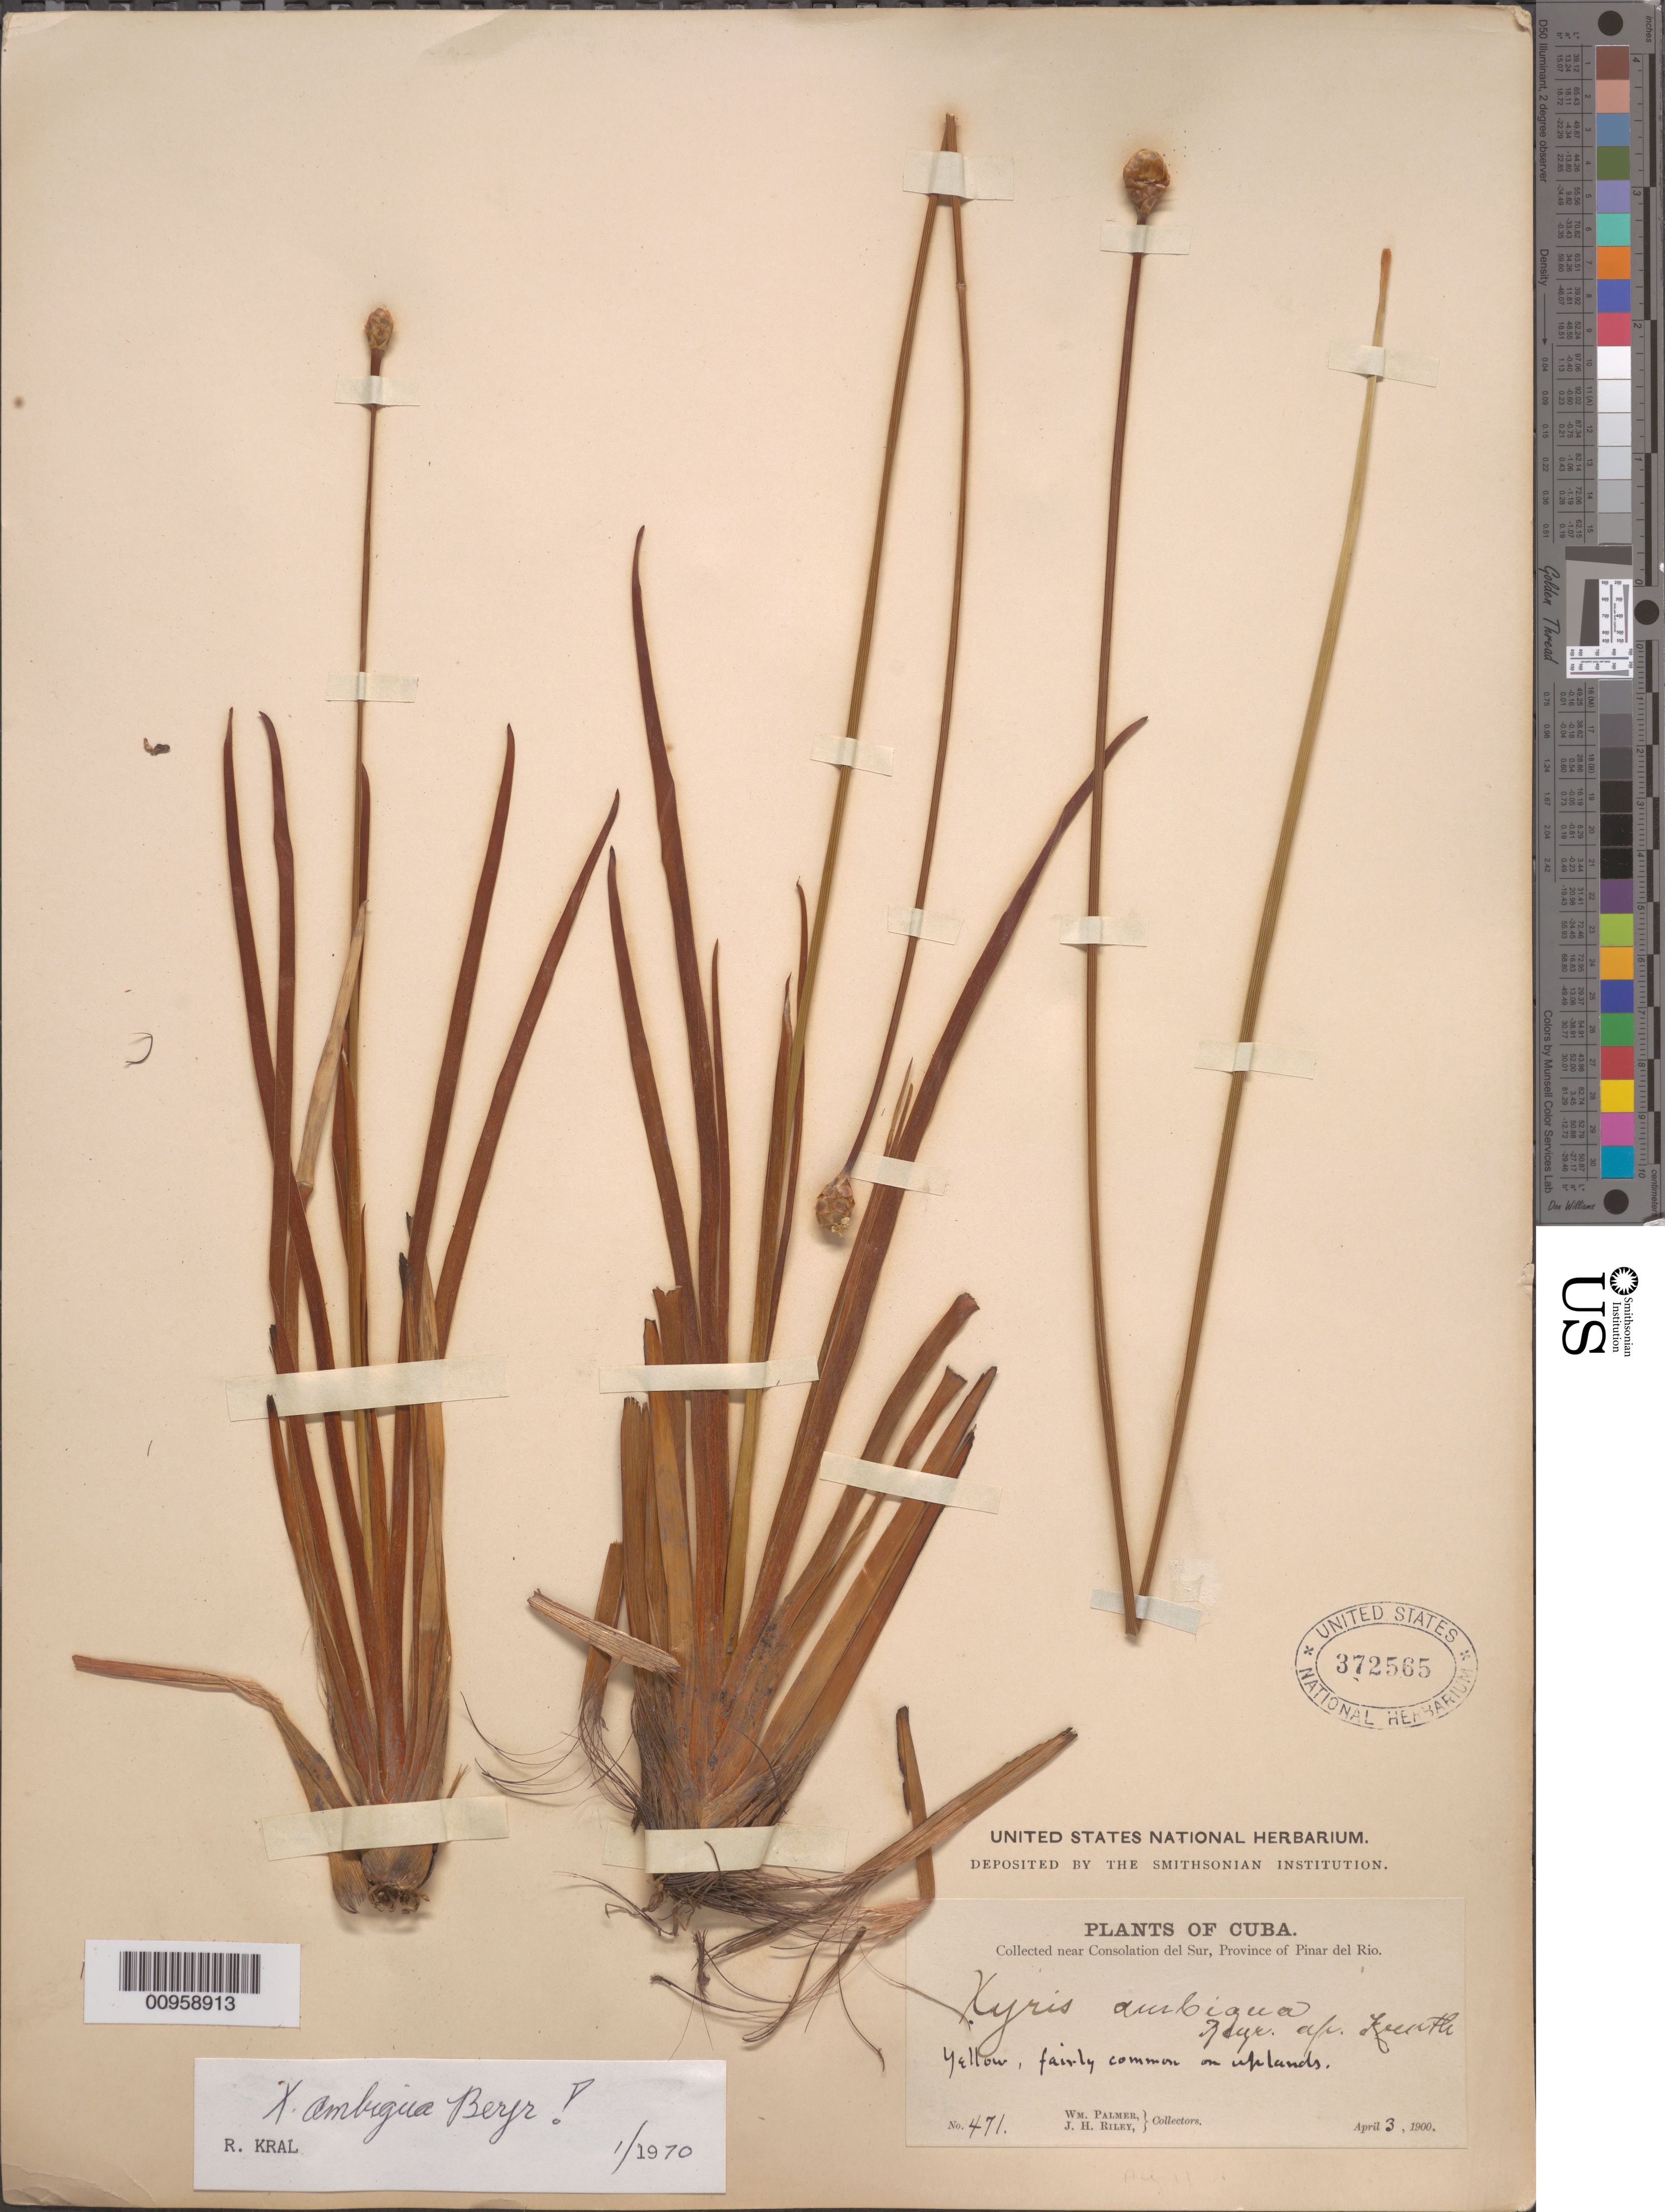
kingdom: Plantae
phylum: Tracheophyta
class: Liliopsida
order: Poales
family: Xyridaceae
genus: Xyris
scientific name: Xyris ambigua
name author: Beyr. ex Kunth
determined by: Kral, Robert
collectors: W. Palmer & J. H. Riley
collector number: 471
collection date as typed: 03 Apr 1900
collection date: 1900-04-03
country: Cuba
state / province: Pinar del Rio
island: Cuba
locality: Near Consolation del Sur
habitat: On uplands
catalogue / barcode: US 372565